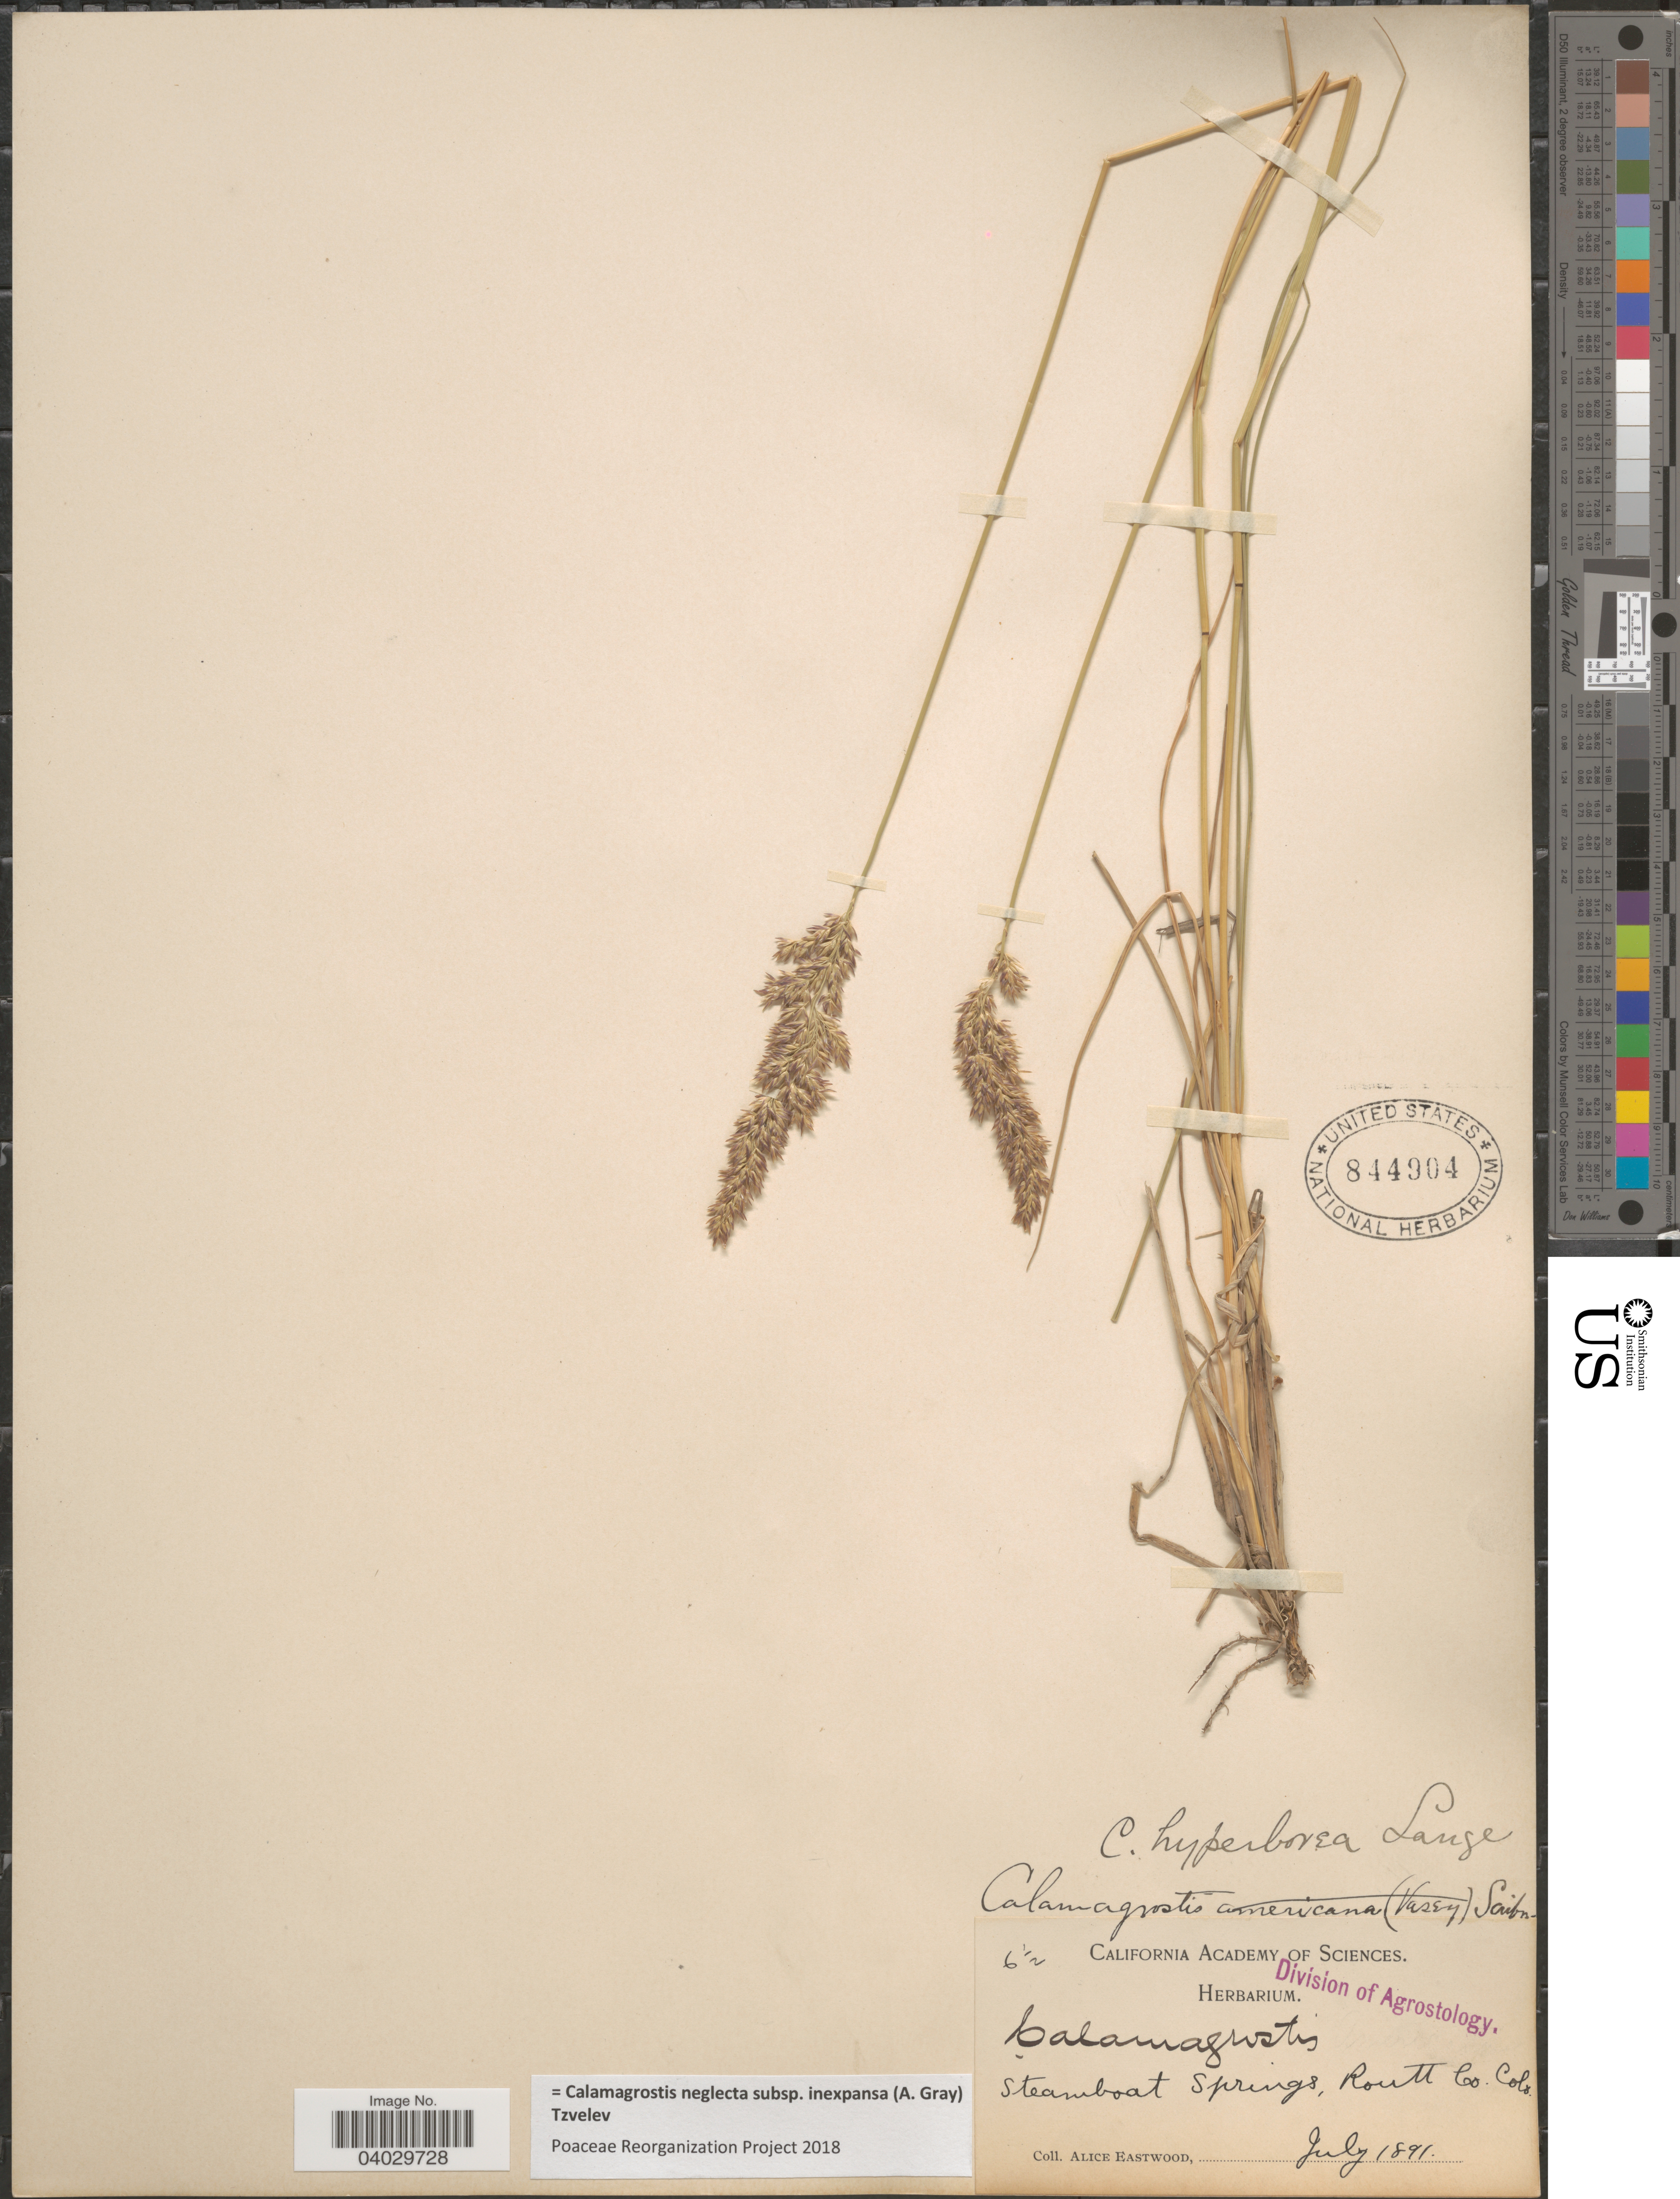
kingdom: Plantae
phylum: Tracheophyta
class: Liliopsida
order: Poales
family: Poaceae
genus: Calamagrostis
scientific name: Calamagrostis neglecta subsp. inexpansa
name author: (A. Gray) Tzvelev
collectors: A. Eastwood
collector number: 6½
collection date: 1891-07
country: United States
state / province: Colorado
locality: Steamboat Springs, Routt Co.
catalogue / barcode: US 844904